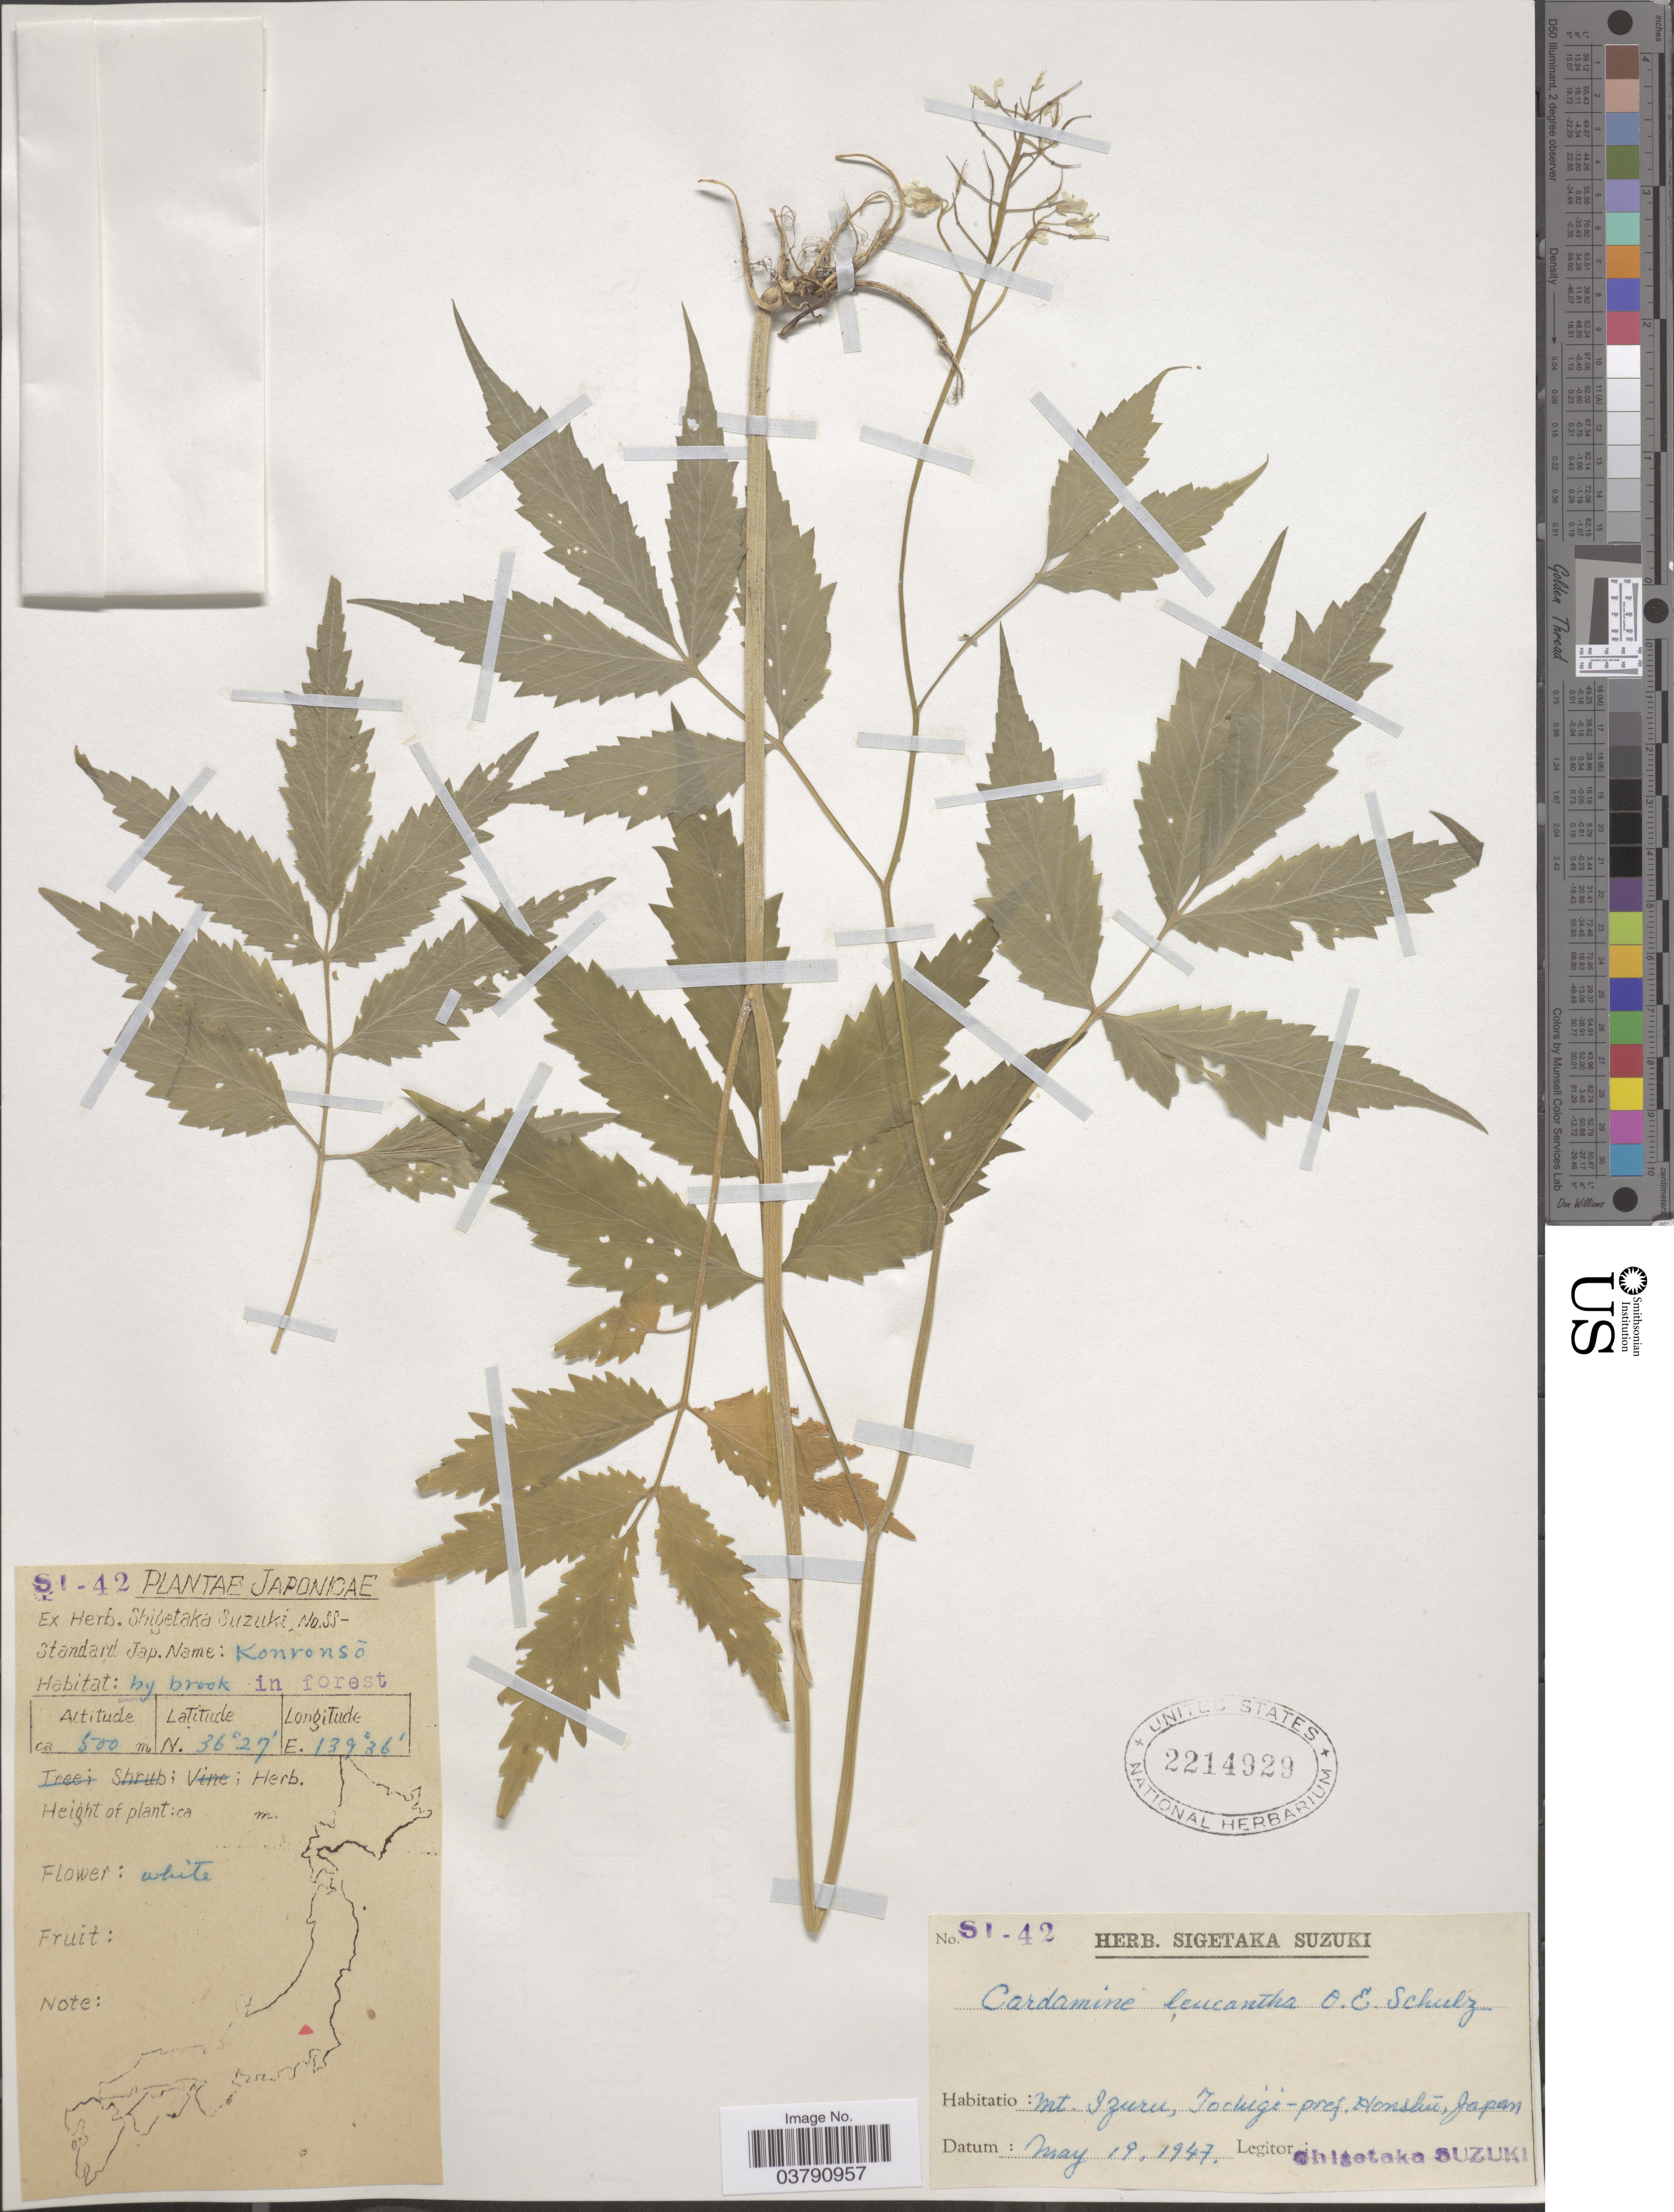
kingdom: Plantae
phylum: Tracheophyta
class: Magnoliopsida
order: Brassicales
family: Brassicaceae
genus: Cardamine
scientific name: Cardamine leucantha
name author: (Tausch) O.E. Schulz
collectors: S. Suzuki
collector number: SI-42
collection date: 1947-05-19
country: Japan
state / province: Totigi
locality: Mt. Izuru, Tochigi-pref. Honshū.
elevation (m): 500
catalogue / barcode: US 2214929